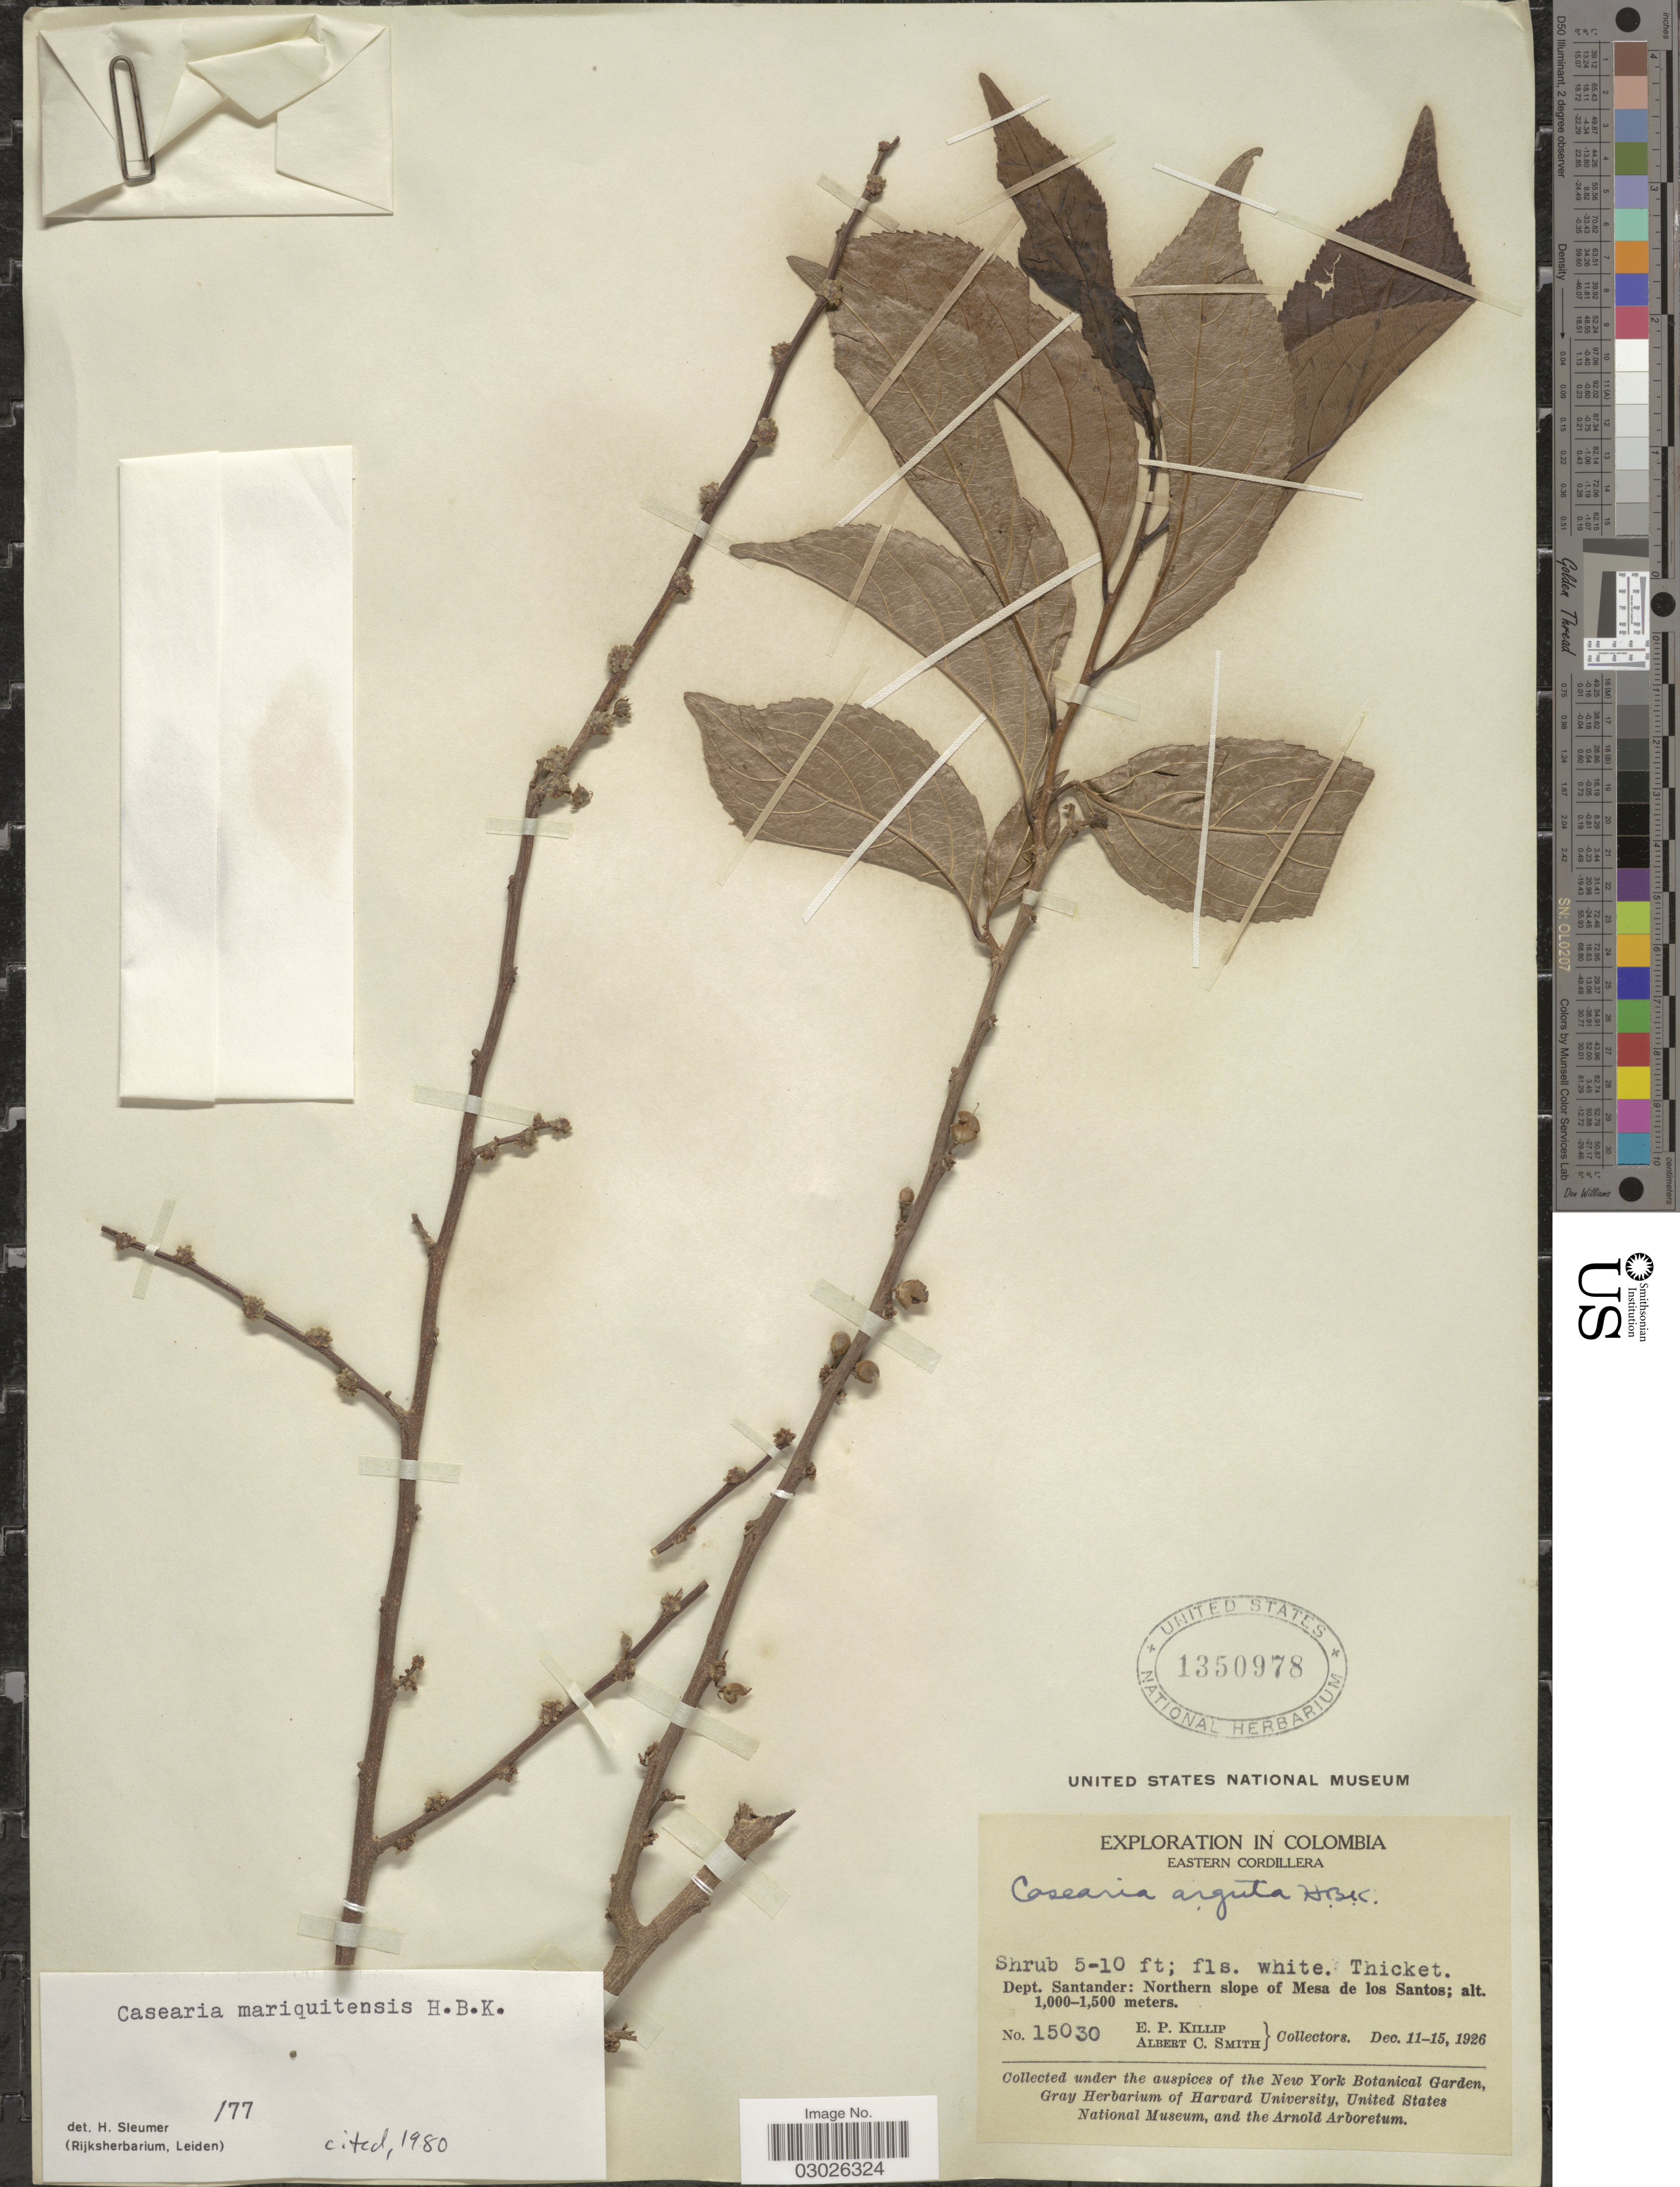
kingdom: Plantae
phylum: Tracheophyta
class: Magnoliopsida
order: Malpighiales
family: Salicaceae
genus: Casearia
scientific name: Casearia mariquitensis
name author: Kunth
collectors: E. P. Killip & A. C. Smith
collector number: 15030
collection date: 1926-12-11/1926-12-15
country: Colombia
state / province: Santander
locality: Eastern Cordillera. Dept. Santander: Northern slope of Mesa de los Santos.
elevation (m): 1000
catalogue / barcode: US 1350978